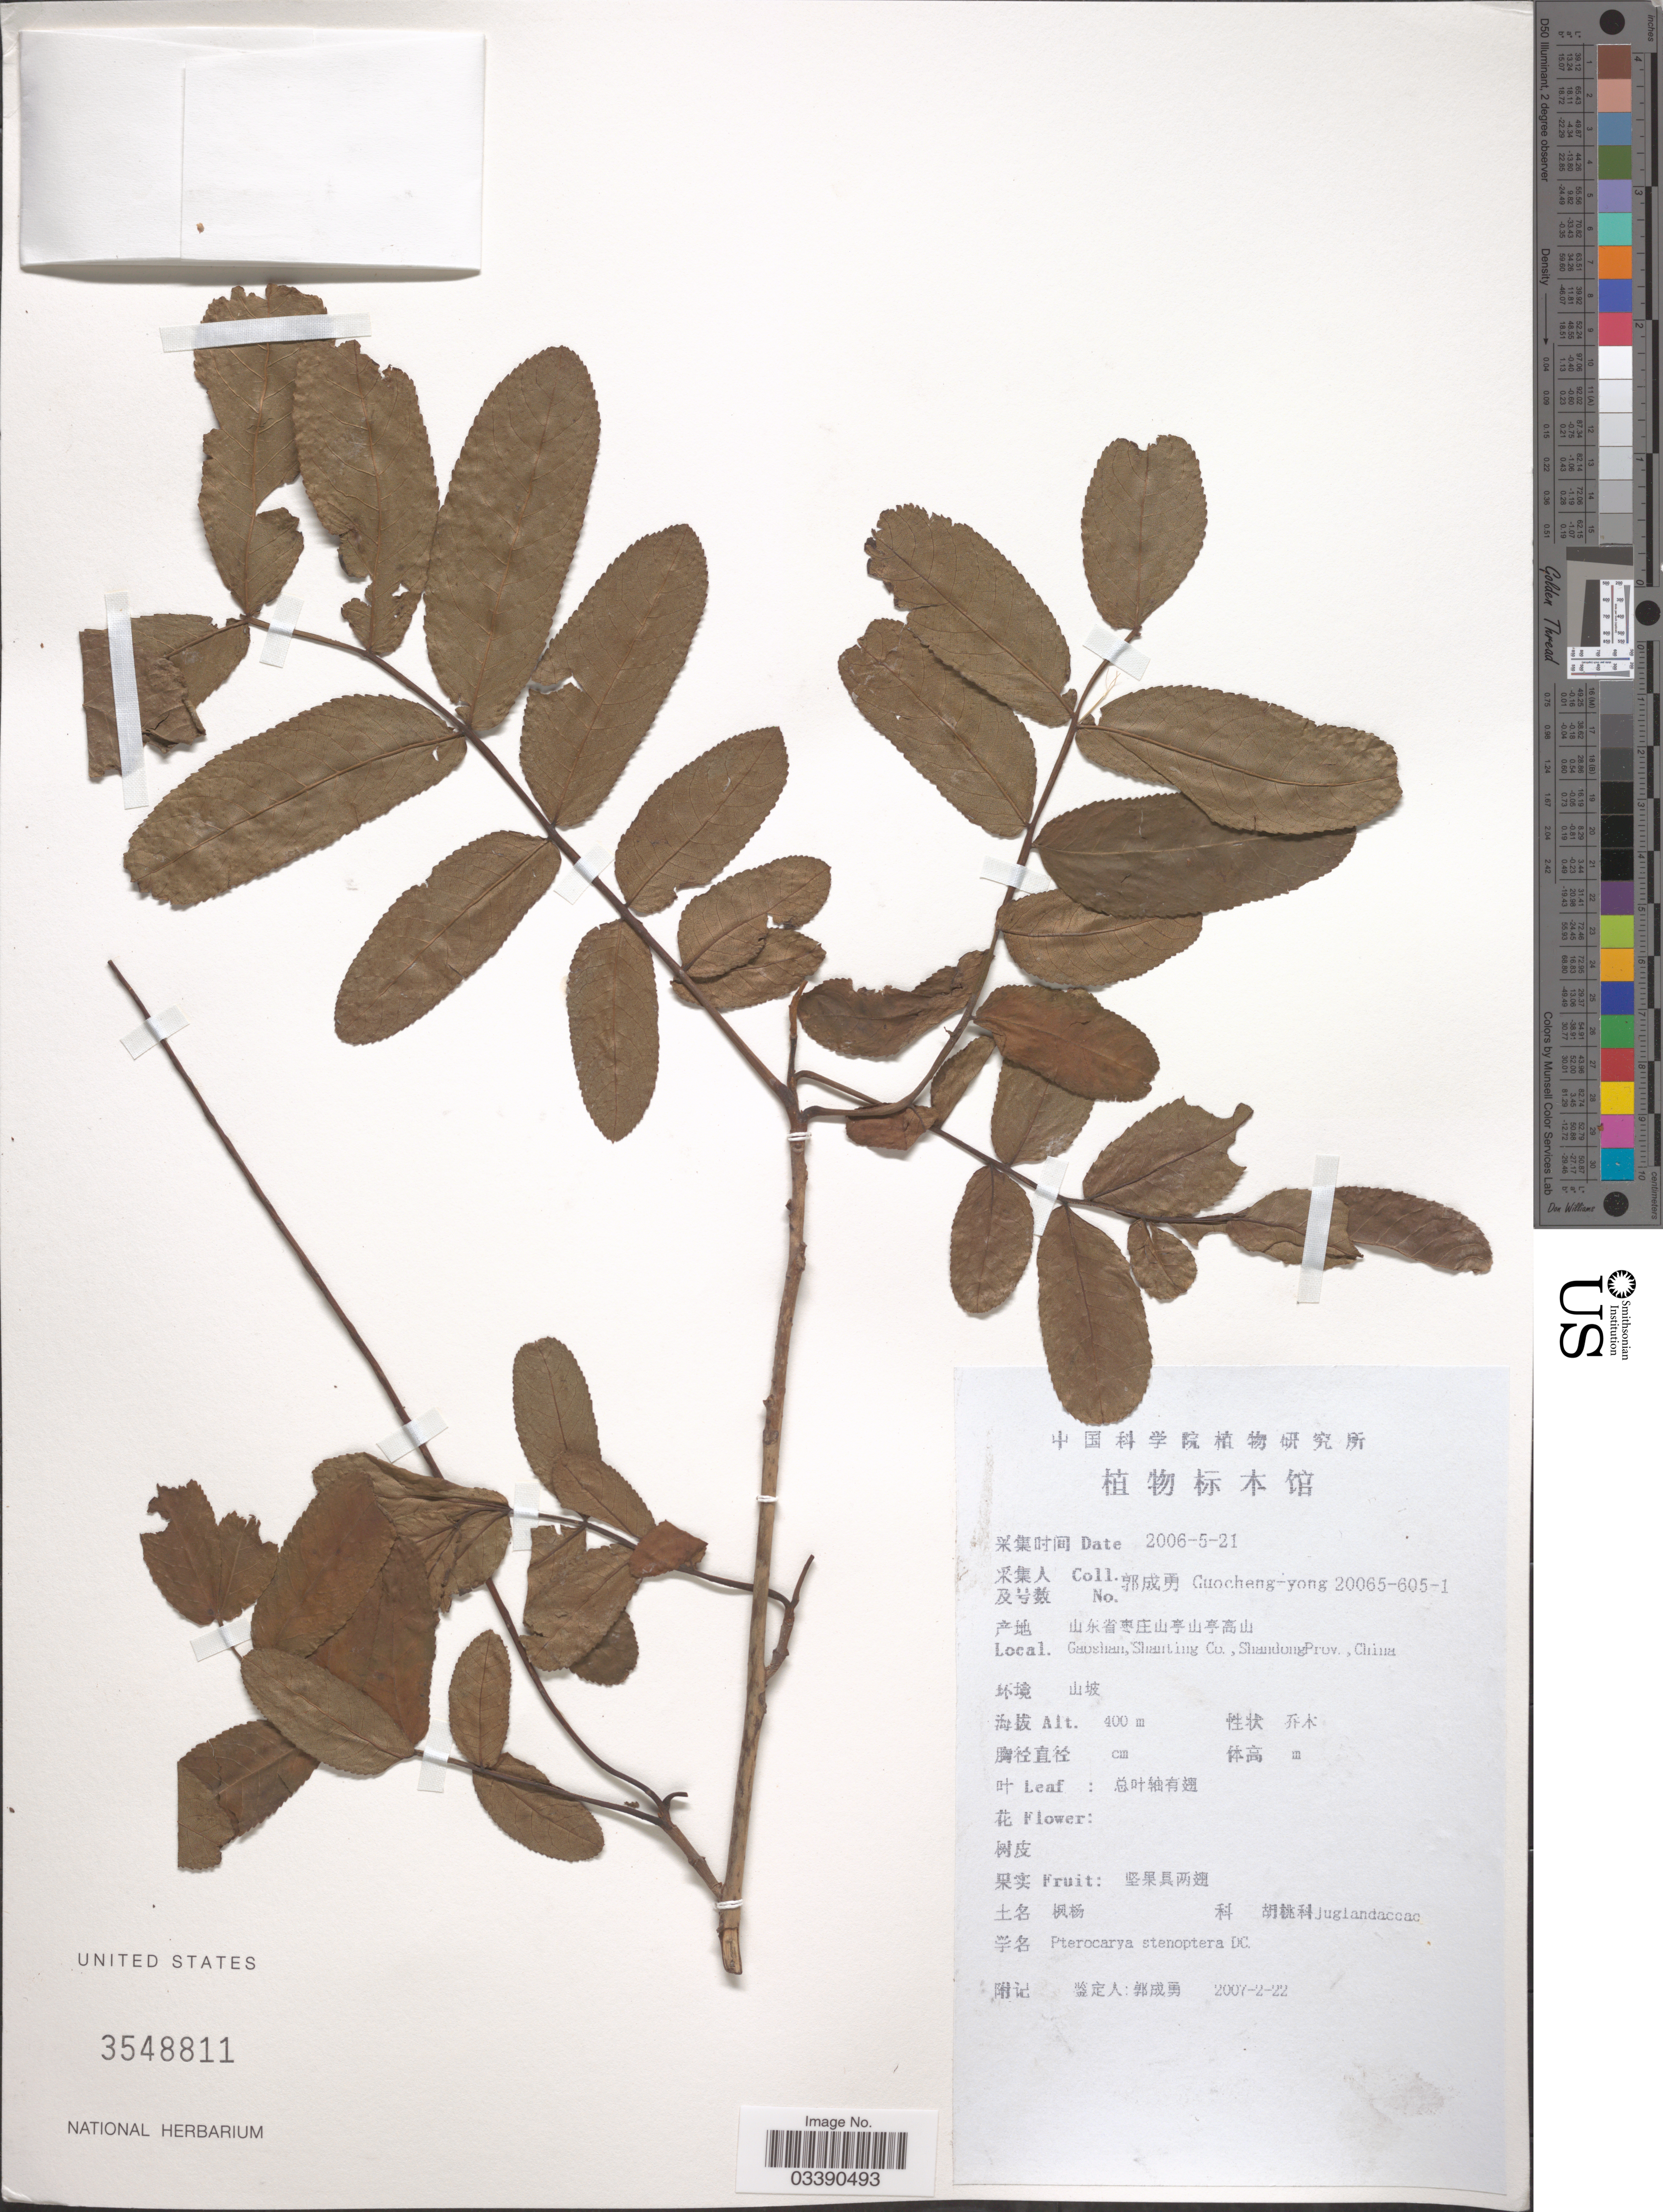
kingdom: Plantae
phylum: Tracheophyta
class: Magnoliopsida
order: Fagales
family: Juglandaceae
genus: Pterocarya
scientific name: Pterocarya stenoptera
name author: C. DC.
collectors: Guo cheng-yong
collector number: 20065-605-1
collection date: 2006-05-21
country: China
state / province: Shandong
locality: Gaoshan, Shanting Co.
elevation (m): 400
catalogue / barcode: US 3548811